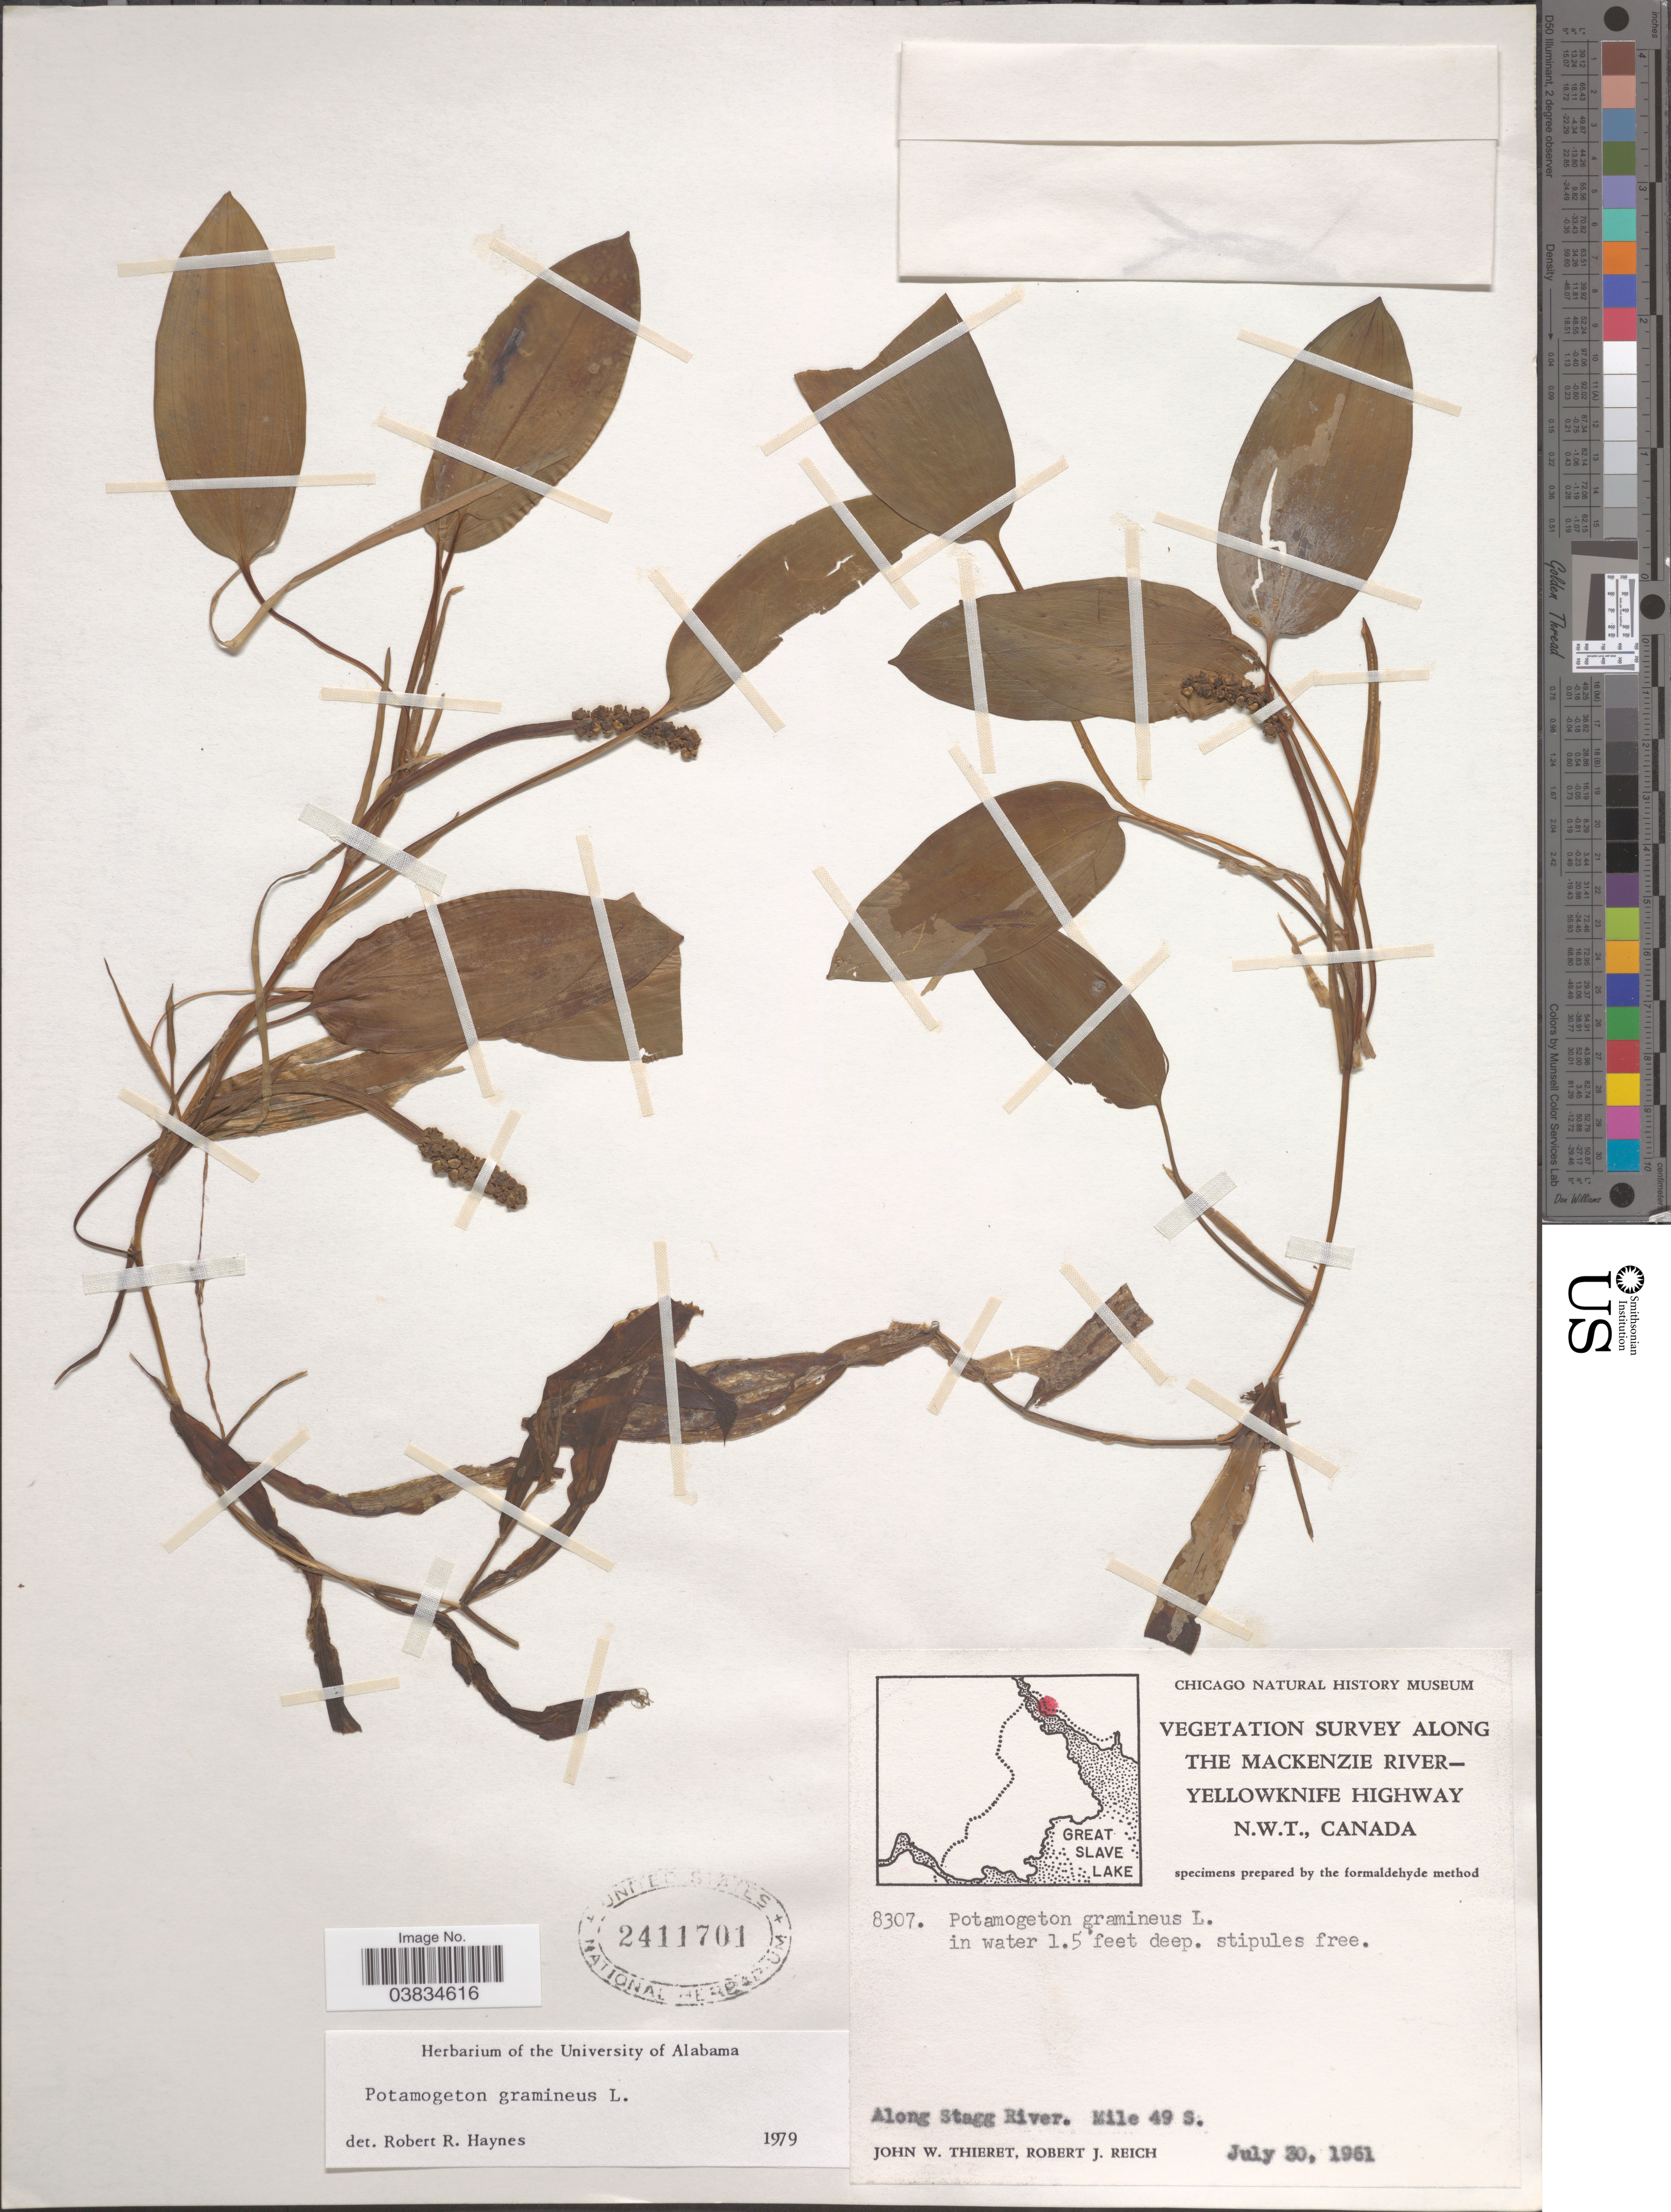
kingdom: Plantae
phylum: Tracheophyta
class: Liliopsida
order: Alismatales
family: Potamogetonaceae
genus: Potamogeton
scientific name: Potamogeton gramineus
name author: L.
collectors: J. W. Thieret & R. Reich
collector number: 8307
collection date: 1961-07-30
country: Canada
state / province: Northwest Territories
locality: Along the Mackenzie River-Yellowknife Highway N.W.T. Along Stagg River. Mile 49 S.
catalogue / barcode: US 2411701